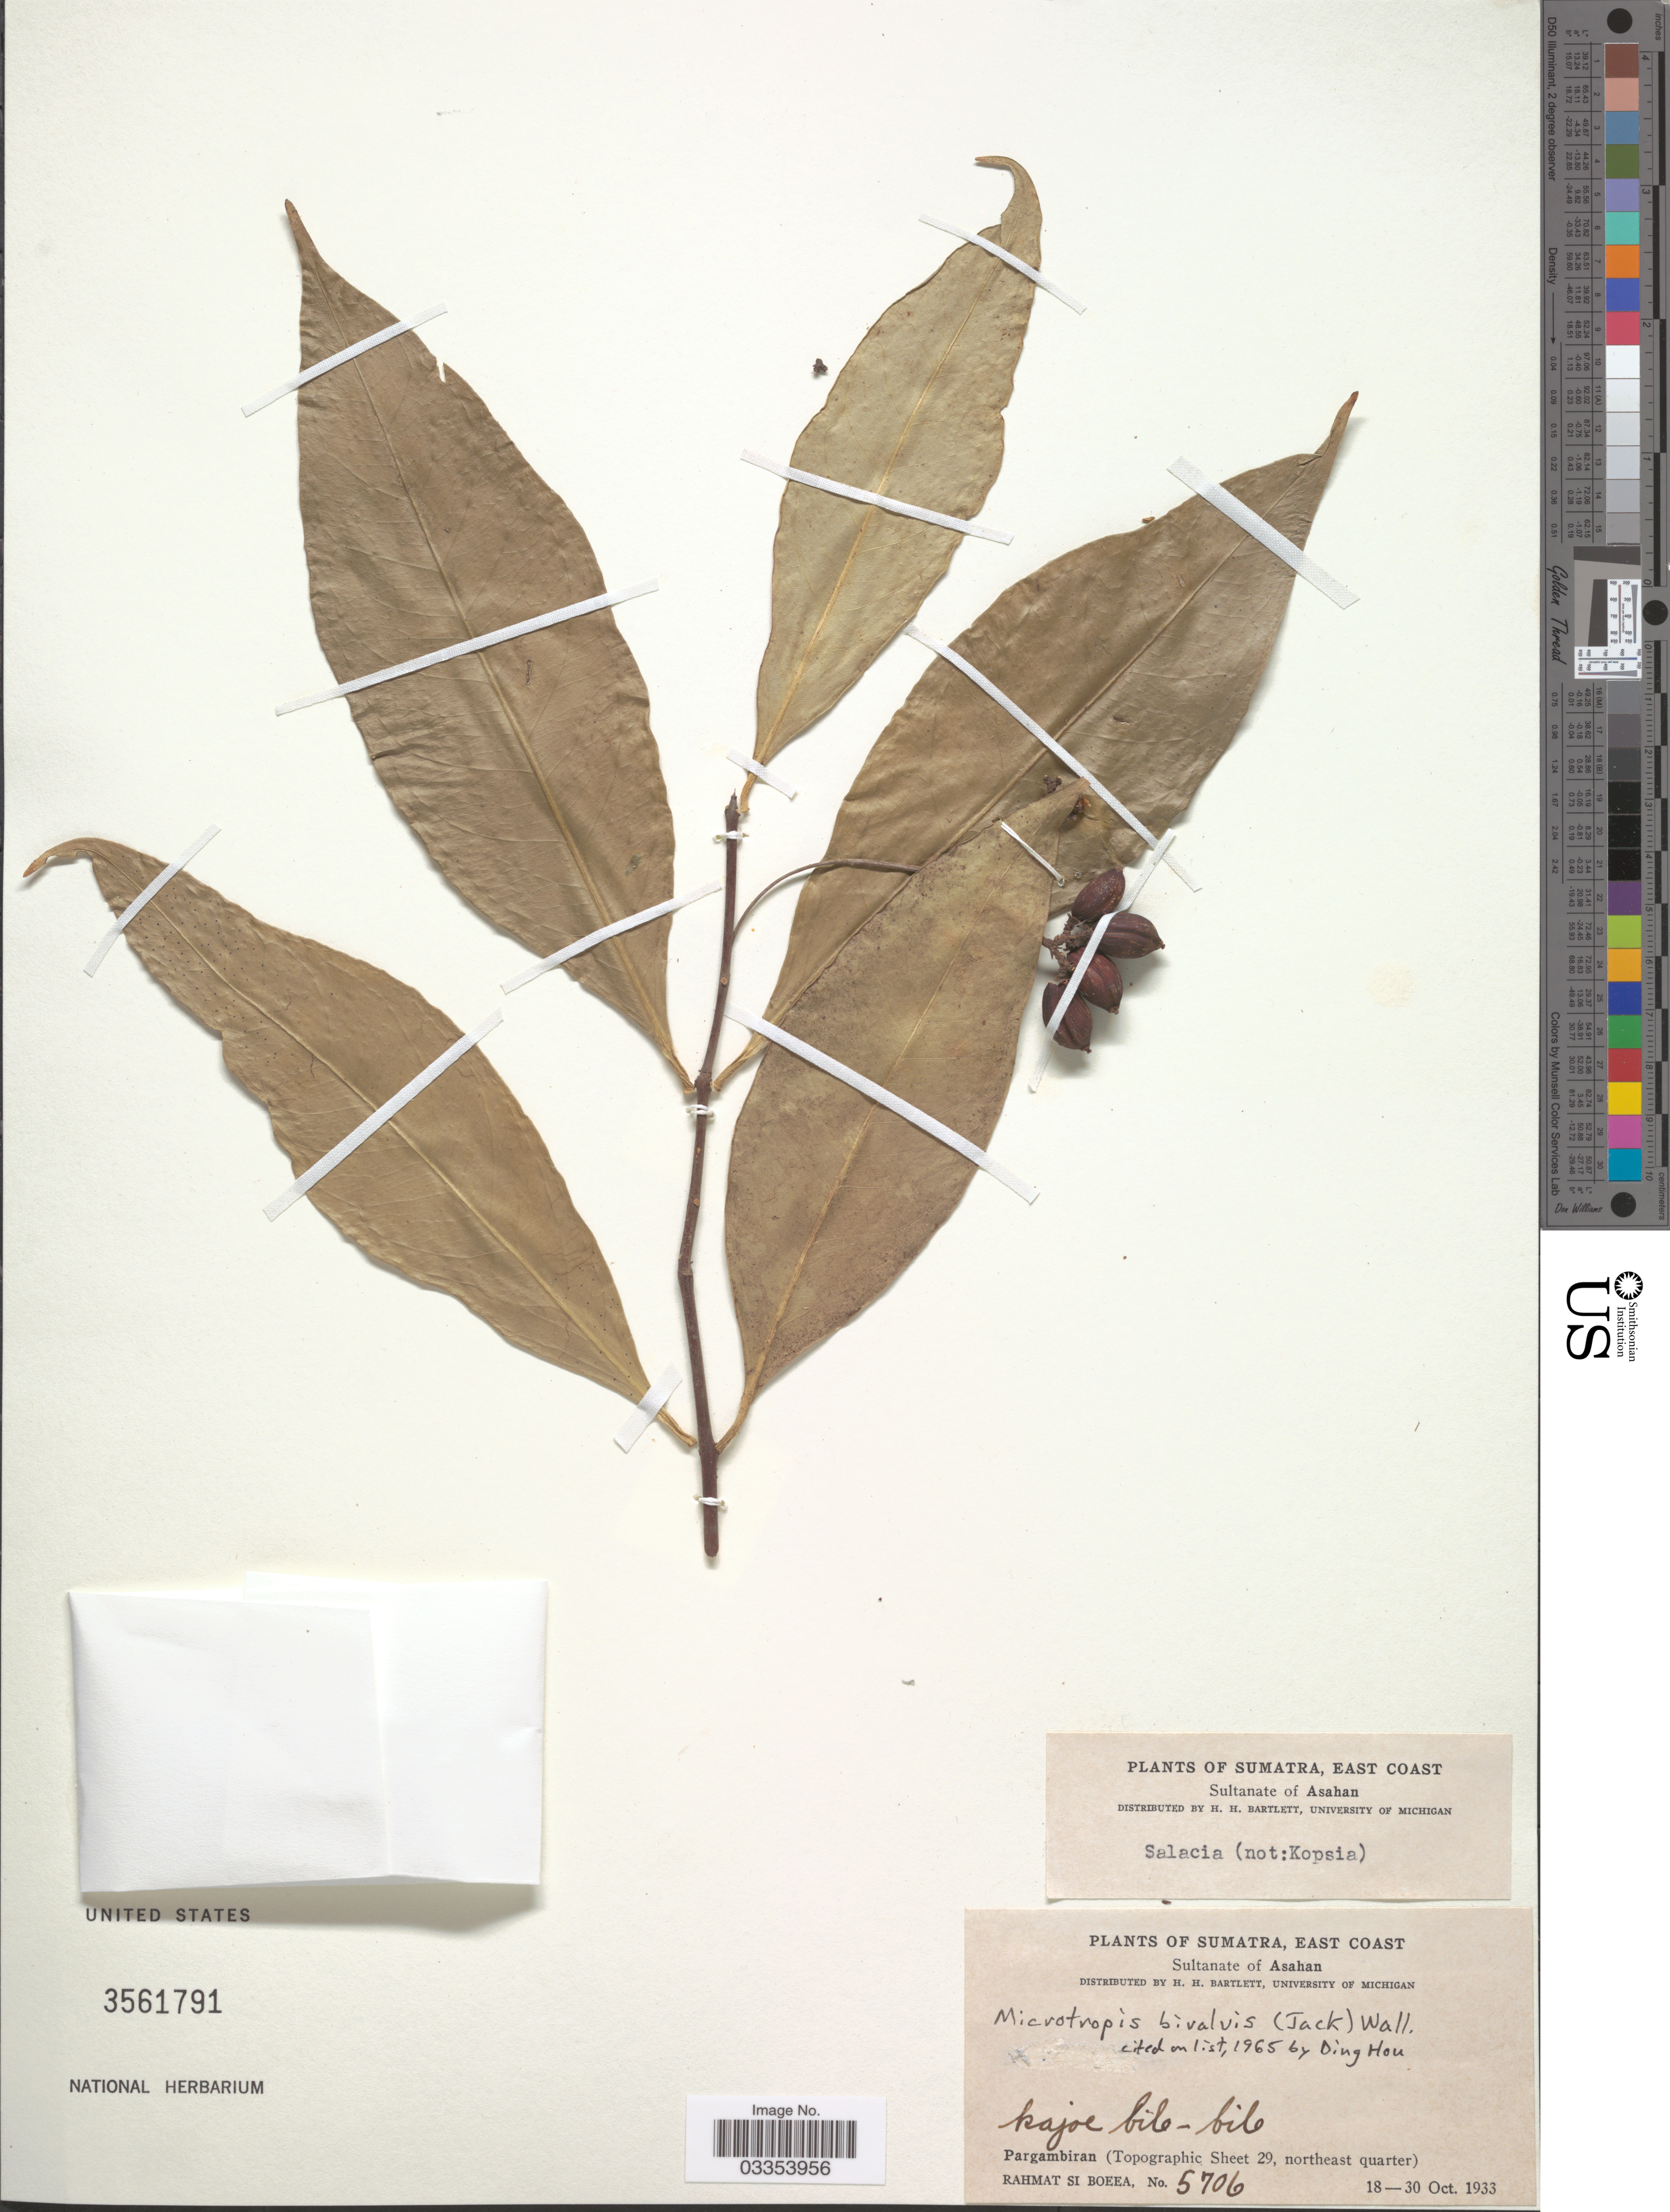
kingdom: Plantae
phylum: Tracheophyta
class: Magnoliopsida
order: Celastrales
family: Celastraceae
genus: Microtropis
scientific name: Microtropis bivalvis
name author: Wall.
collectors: Rahmat Si Boeea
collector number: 5706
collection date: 1933-10-18/1933-10-30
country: Indonesia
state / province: Sumatra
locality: East Coast. Sultanate of Asahan. Pargambiran (Topographic Sheet 29, northeast quarter).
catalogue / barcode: US 3561791